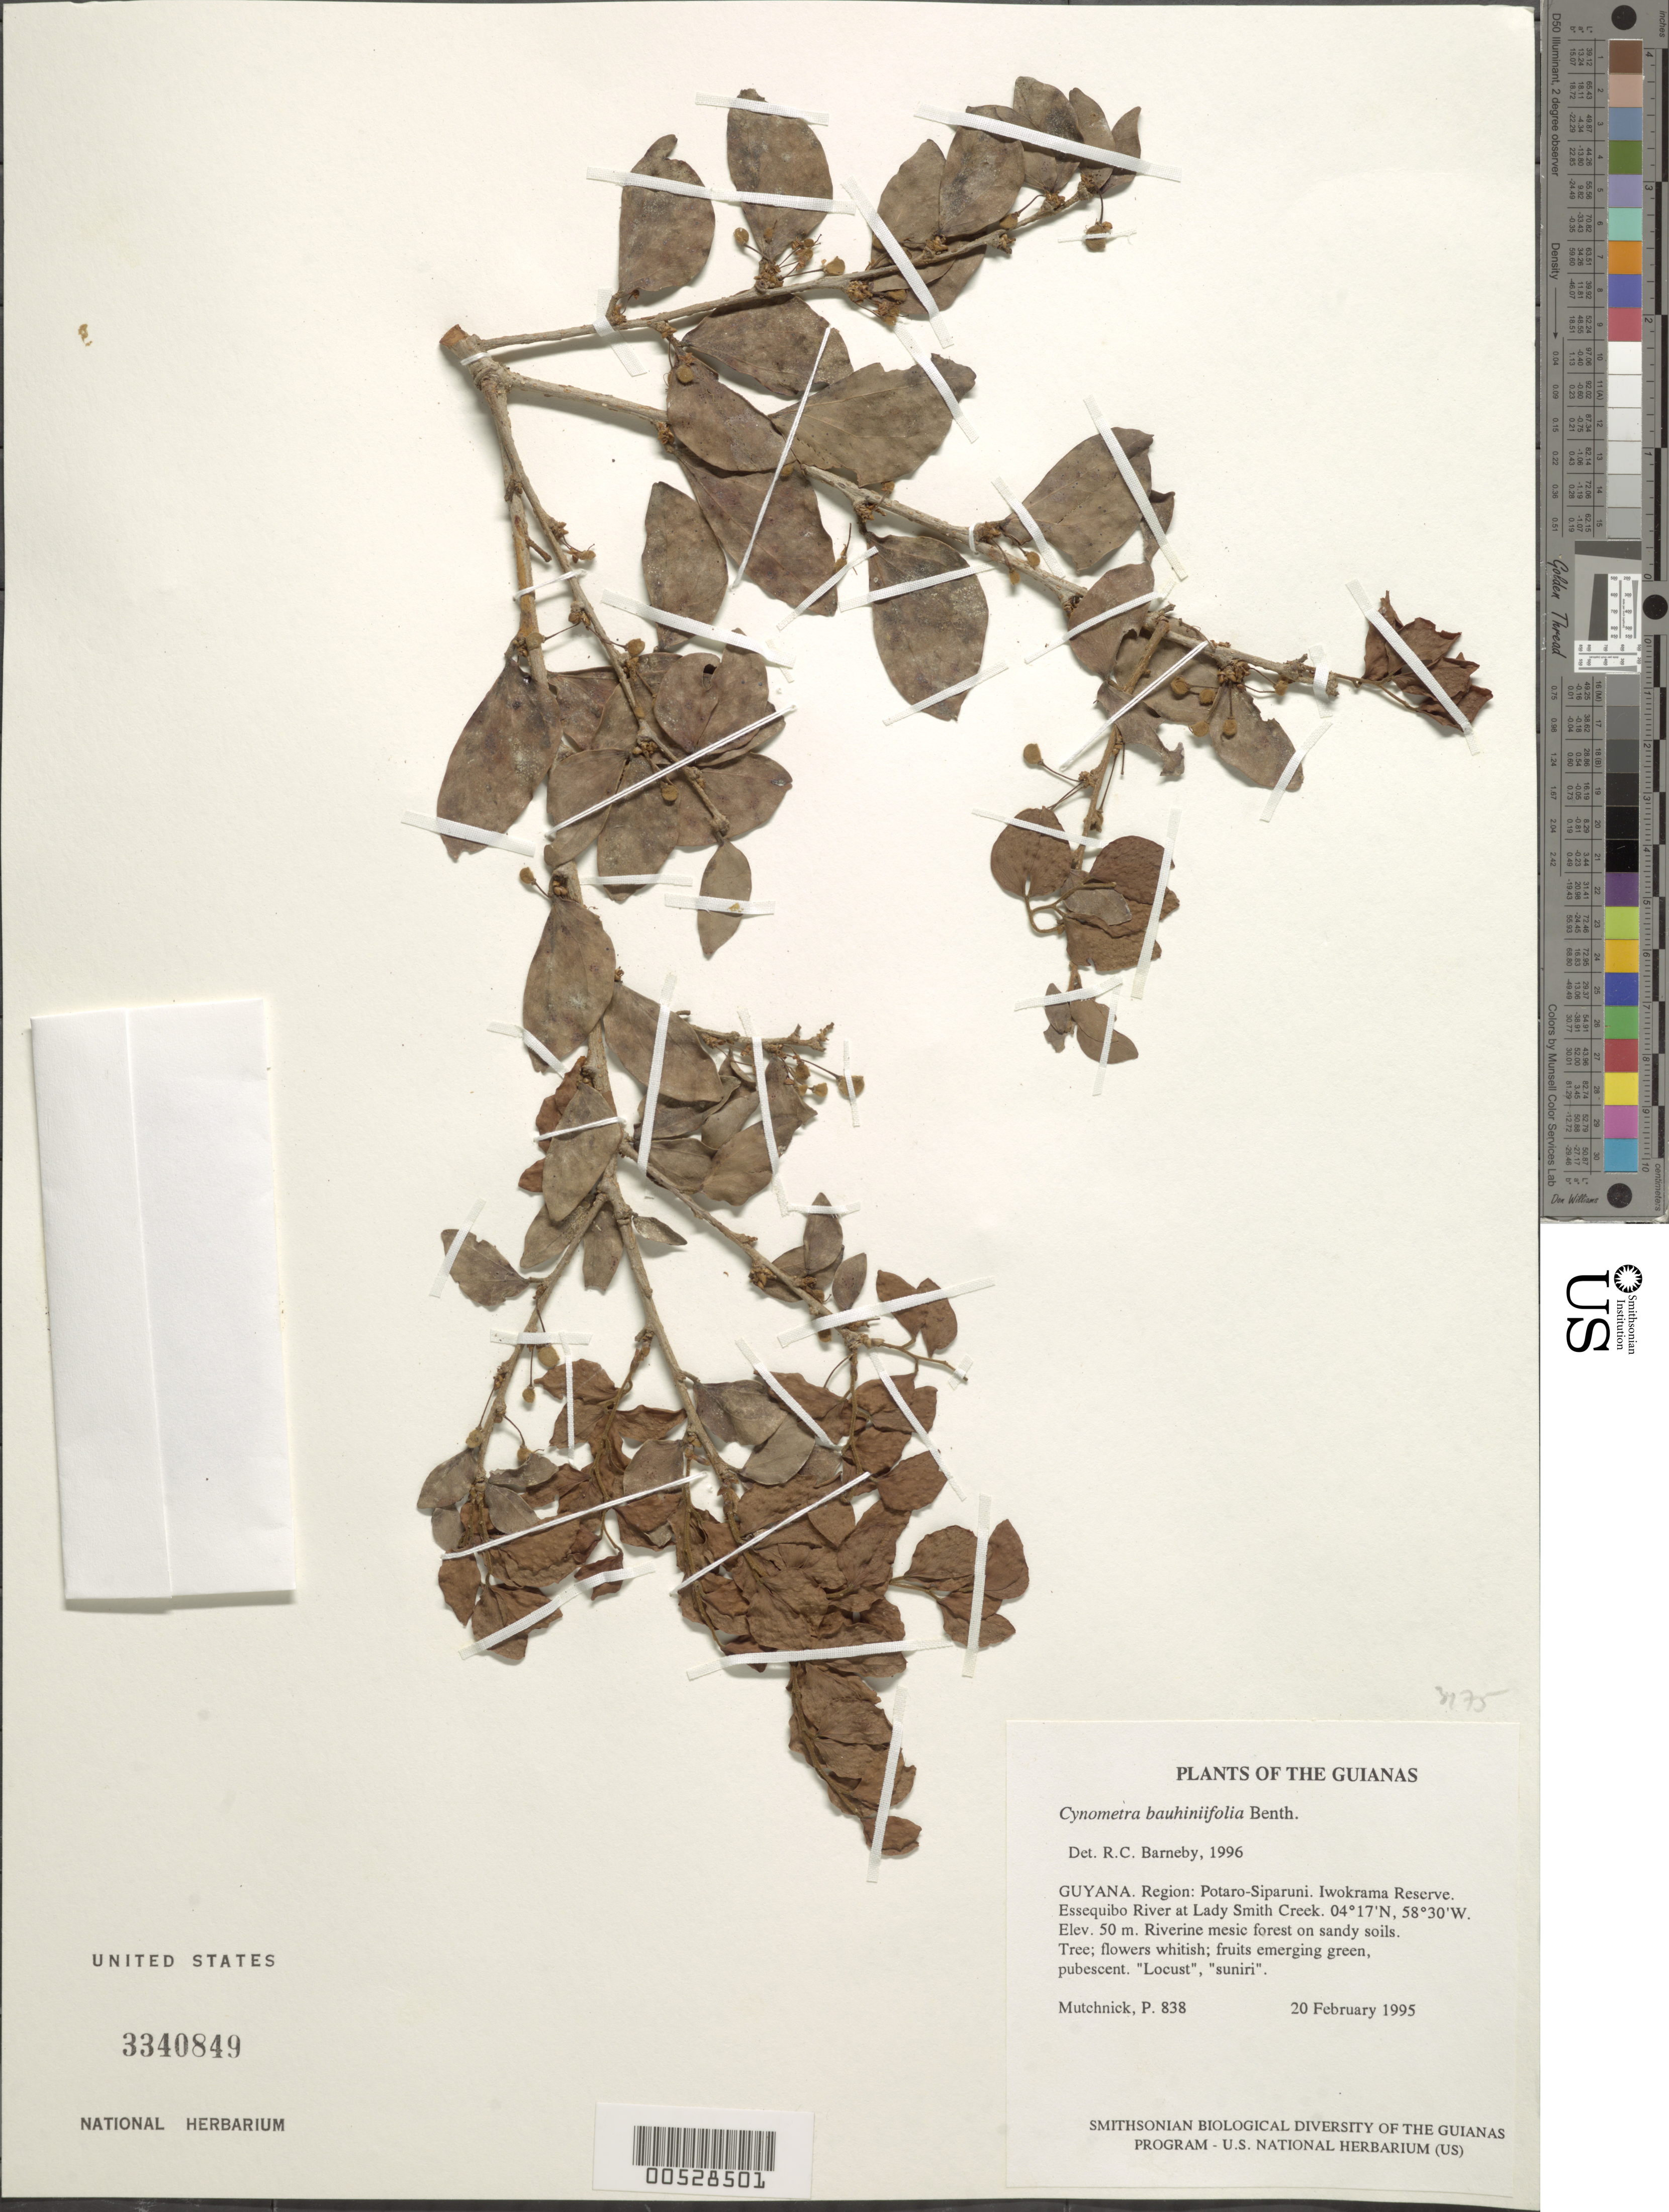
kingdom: Plantae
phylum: Tracheophyta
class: Magnoliopsida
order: Fabales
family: Fabaceae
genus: Cynometra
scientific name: Cynometra bauhiniifolia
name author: Benth.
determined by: Barneby, Rupert C., (NY)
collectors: P. Mutchnick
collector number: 838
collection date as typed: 20 February 1995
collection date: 1995-02-20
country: Guyana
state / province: Potaro-Siparuni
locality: Iwokrama Reserve. Essequibo River at Lady Smith Creek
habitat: Riverine mesic forest on sandy soils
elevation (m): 50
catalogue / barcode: US 3340849